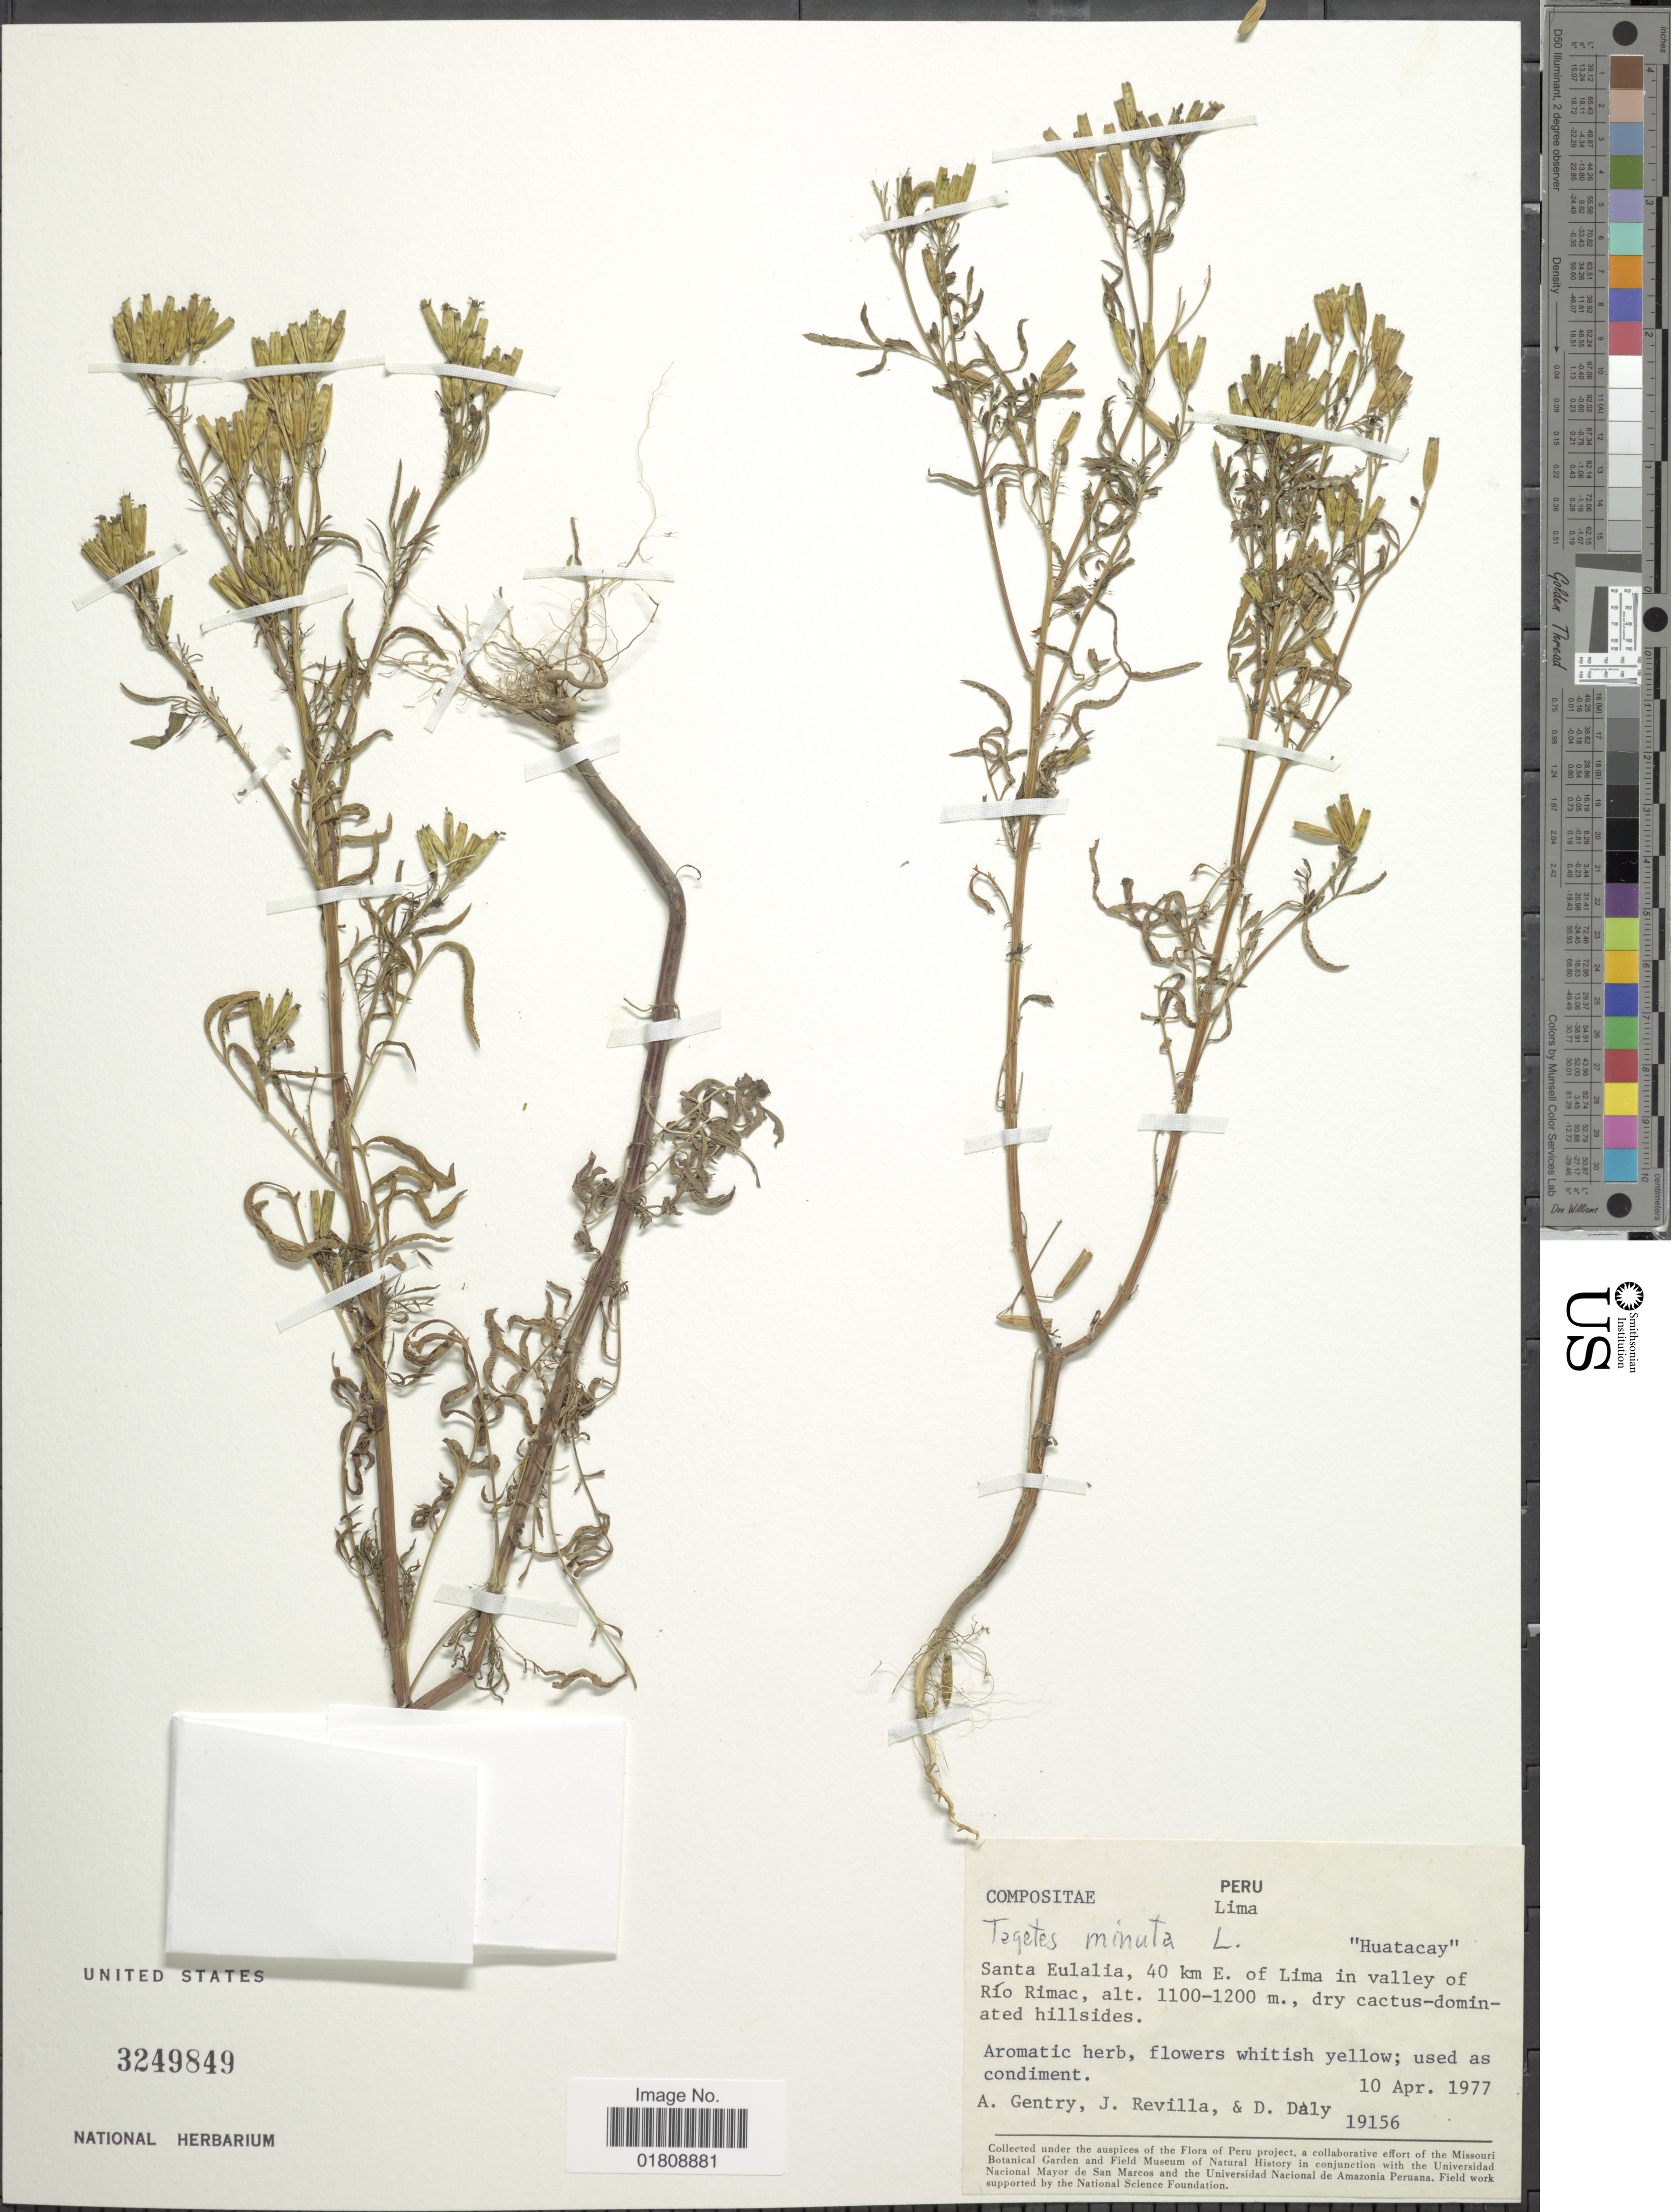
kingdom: Plantae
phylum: Tracheophyta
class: Magnoliopsida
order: Asterales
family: Asteraceae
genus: Tagetes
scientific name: Tagetes minuta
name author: L.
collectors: A. H. Gentry, J. Revilla & D. C. Daly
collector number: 19156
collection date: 1977-04-10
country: Peru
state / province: Lima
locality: Santa Eulalia, 40 km E of Lima in valley of Rio Rimac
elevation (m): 1100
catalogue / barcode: US 3249849